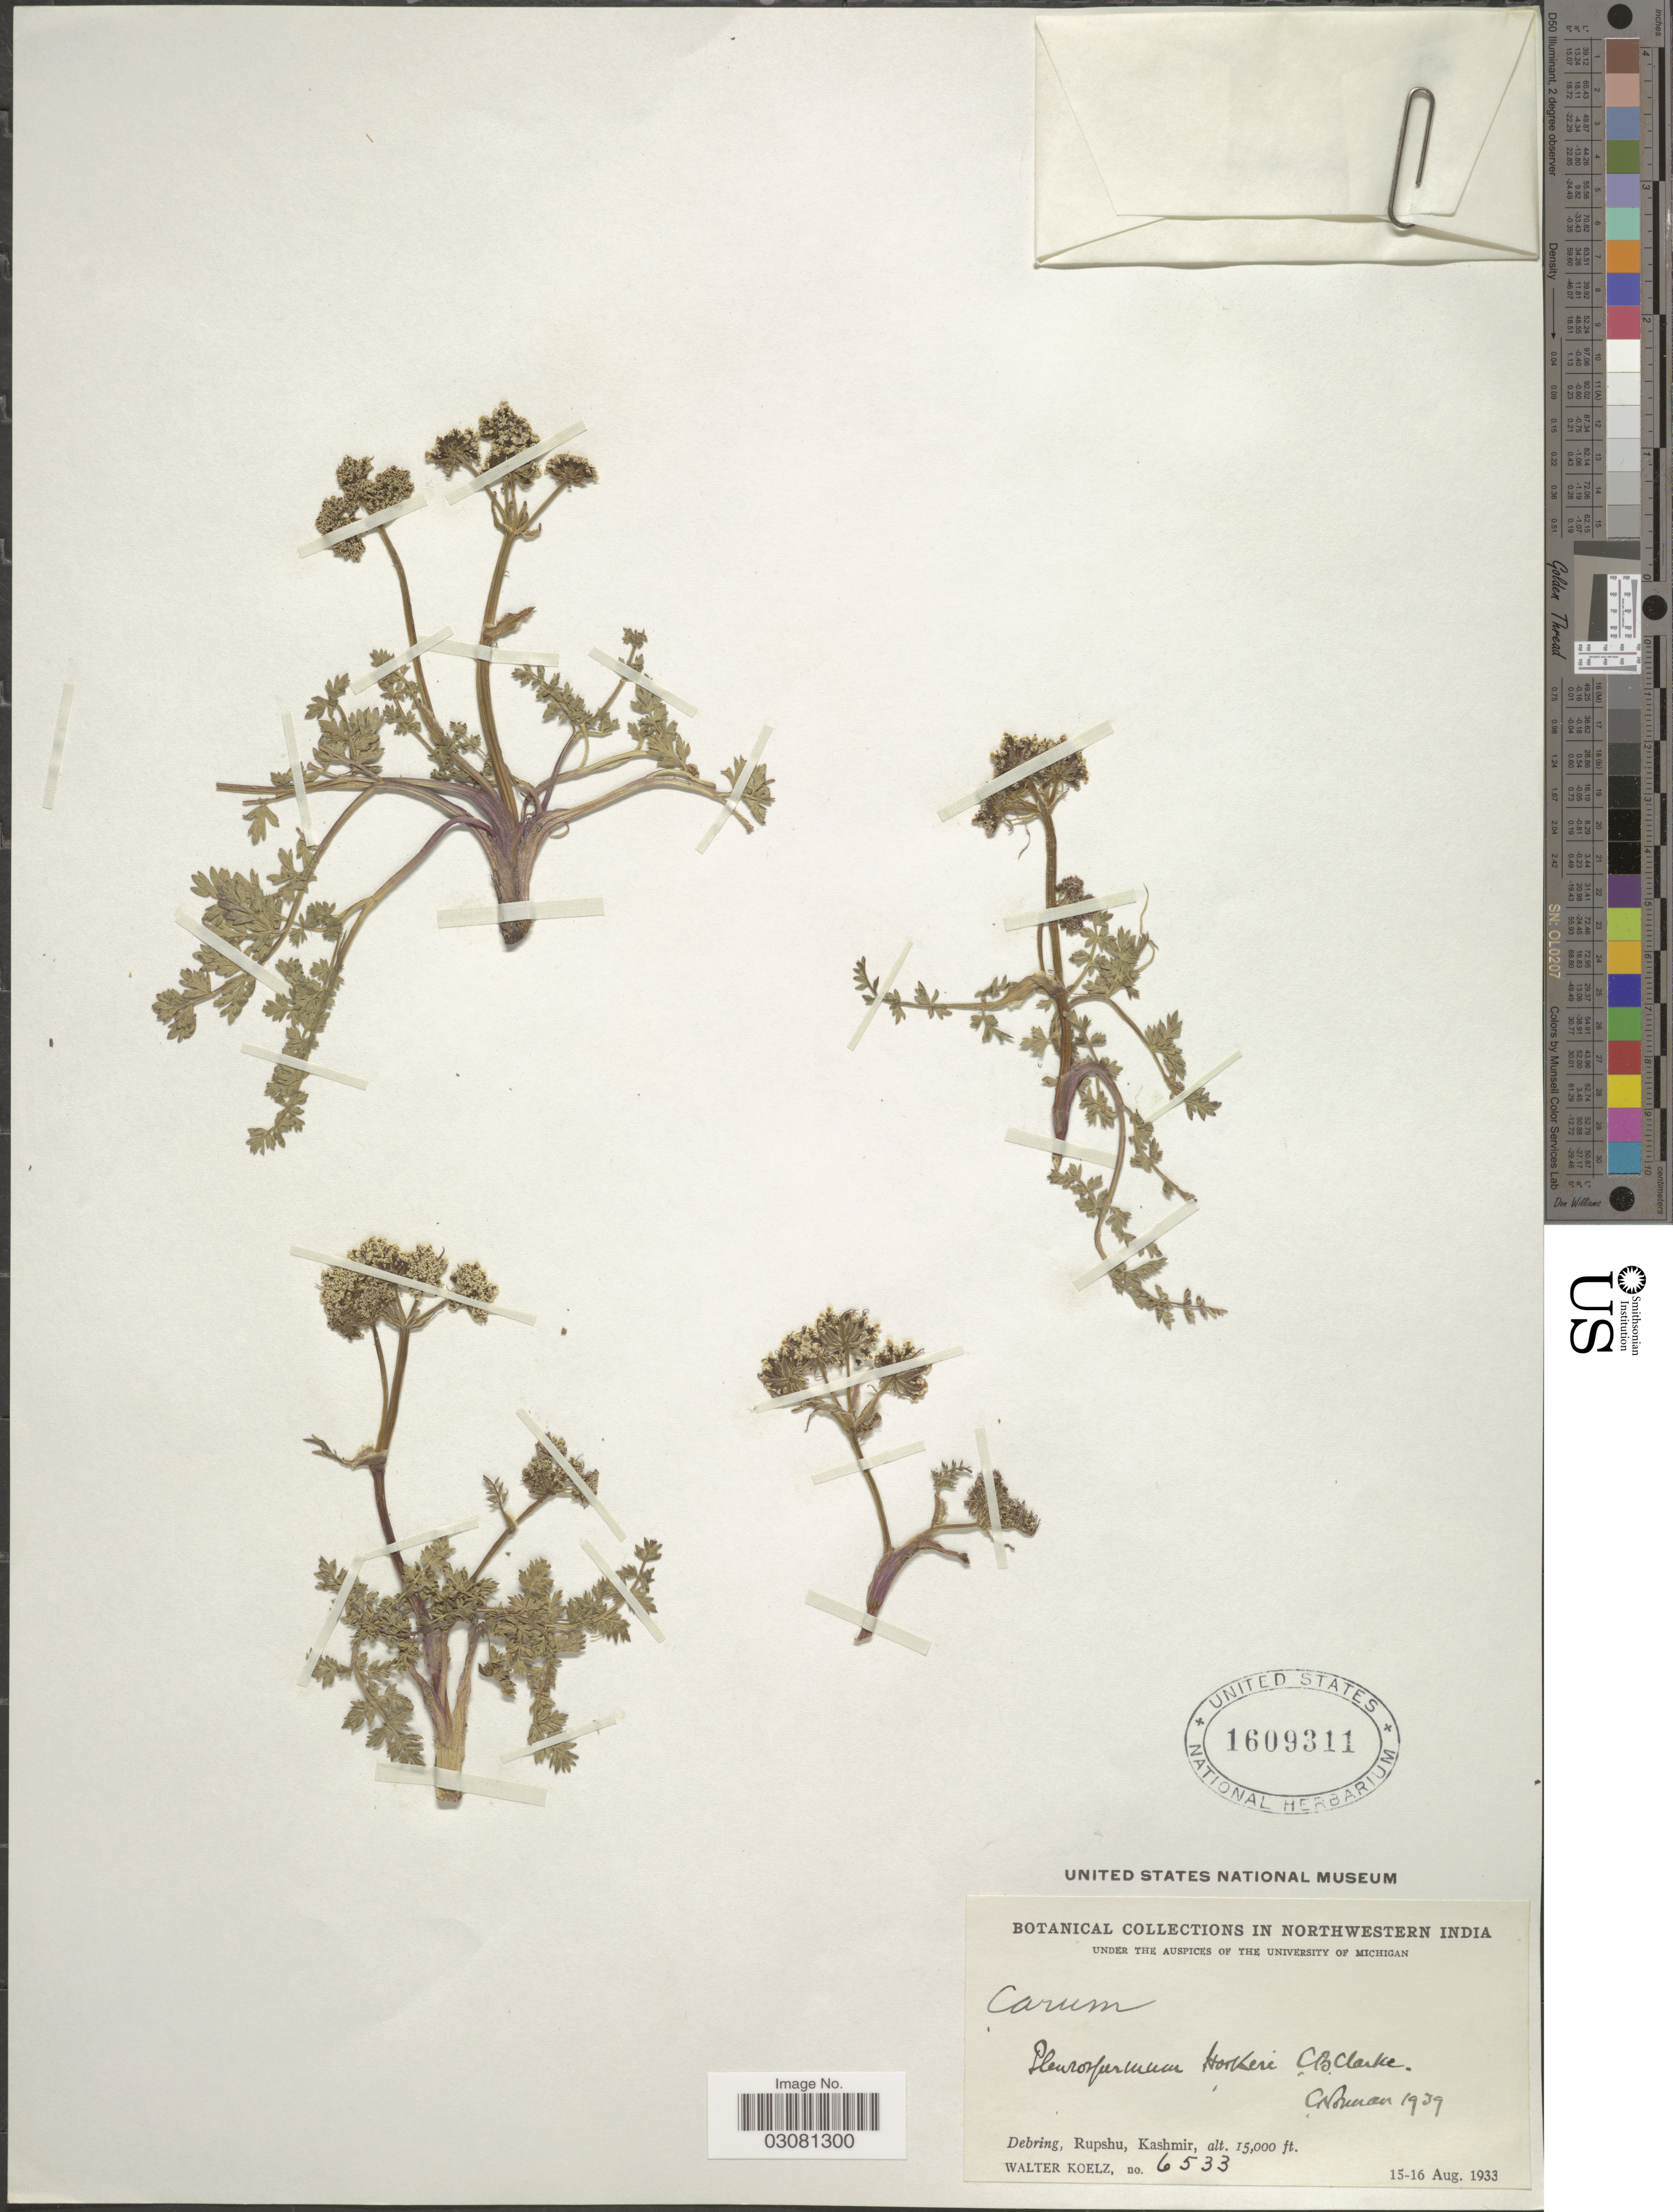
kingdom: Plantae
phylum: Tracheophyta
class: Magnoliopsida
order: Apiales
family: Apiaceae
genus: Pleurospermum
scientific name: Pleurospermum hookeri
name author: C.B. Clarke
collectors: W. N. Koelz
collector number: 6533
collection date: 1933-08-15/1933-08-16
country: India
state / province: Jammu and Kashmir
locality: Northwestern China. Debring, Rupshu, Kashmir.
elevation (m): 4572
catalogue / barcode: US 1609311